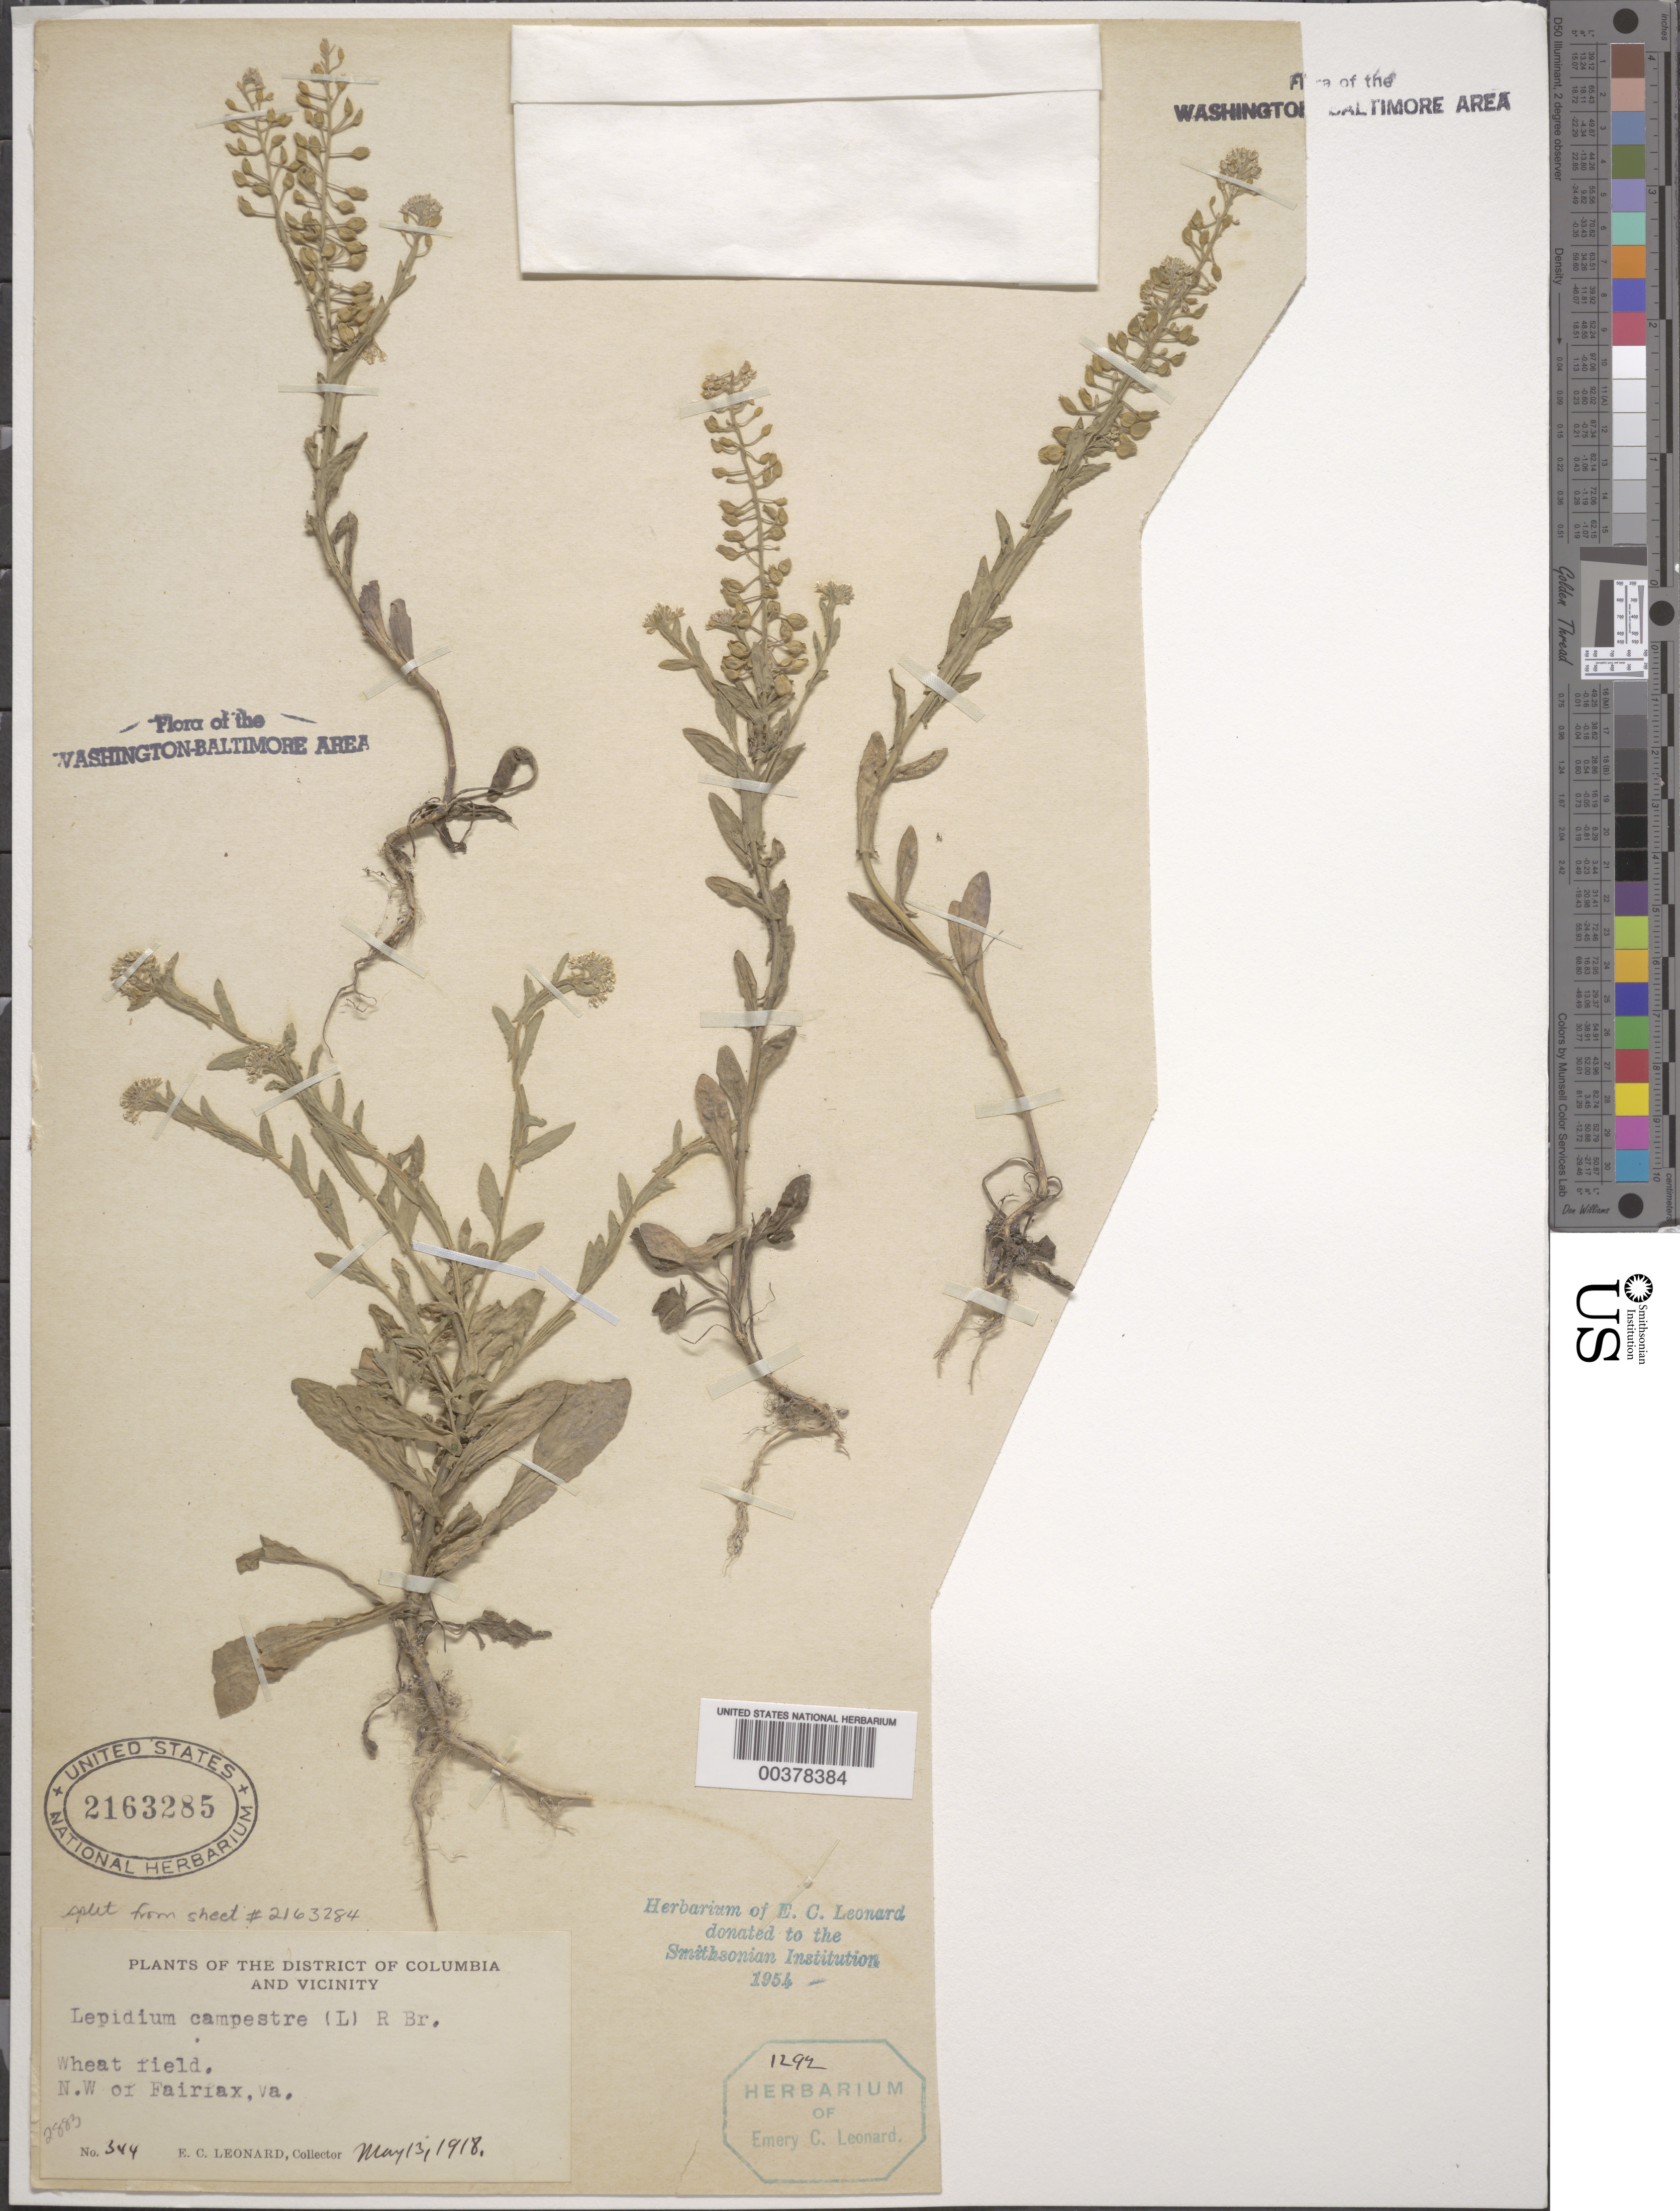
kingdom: Plantae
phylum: Tracheophyta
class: Magnoliopsida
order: Brassicales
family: Brassicaceae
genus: Lepidium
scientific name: Lepidium campestre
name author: (L.) W.T. Aiton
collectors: E. C. Leonard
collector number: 344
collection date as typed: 13 May 1918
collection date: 1918-05-13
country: United States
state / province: Virginia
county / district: Fairfax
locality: northwest of Fairfax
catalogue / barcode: US 2163285